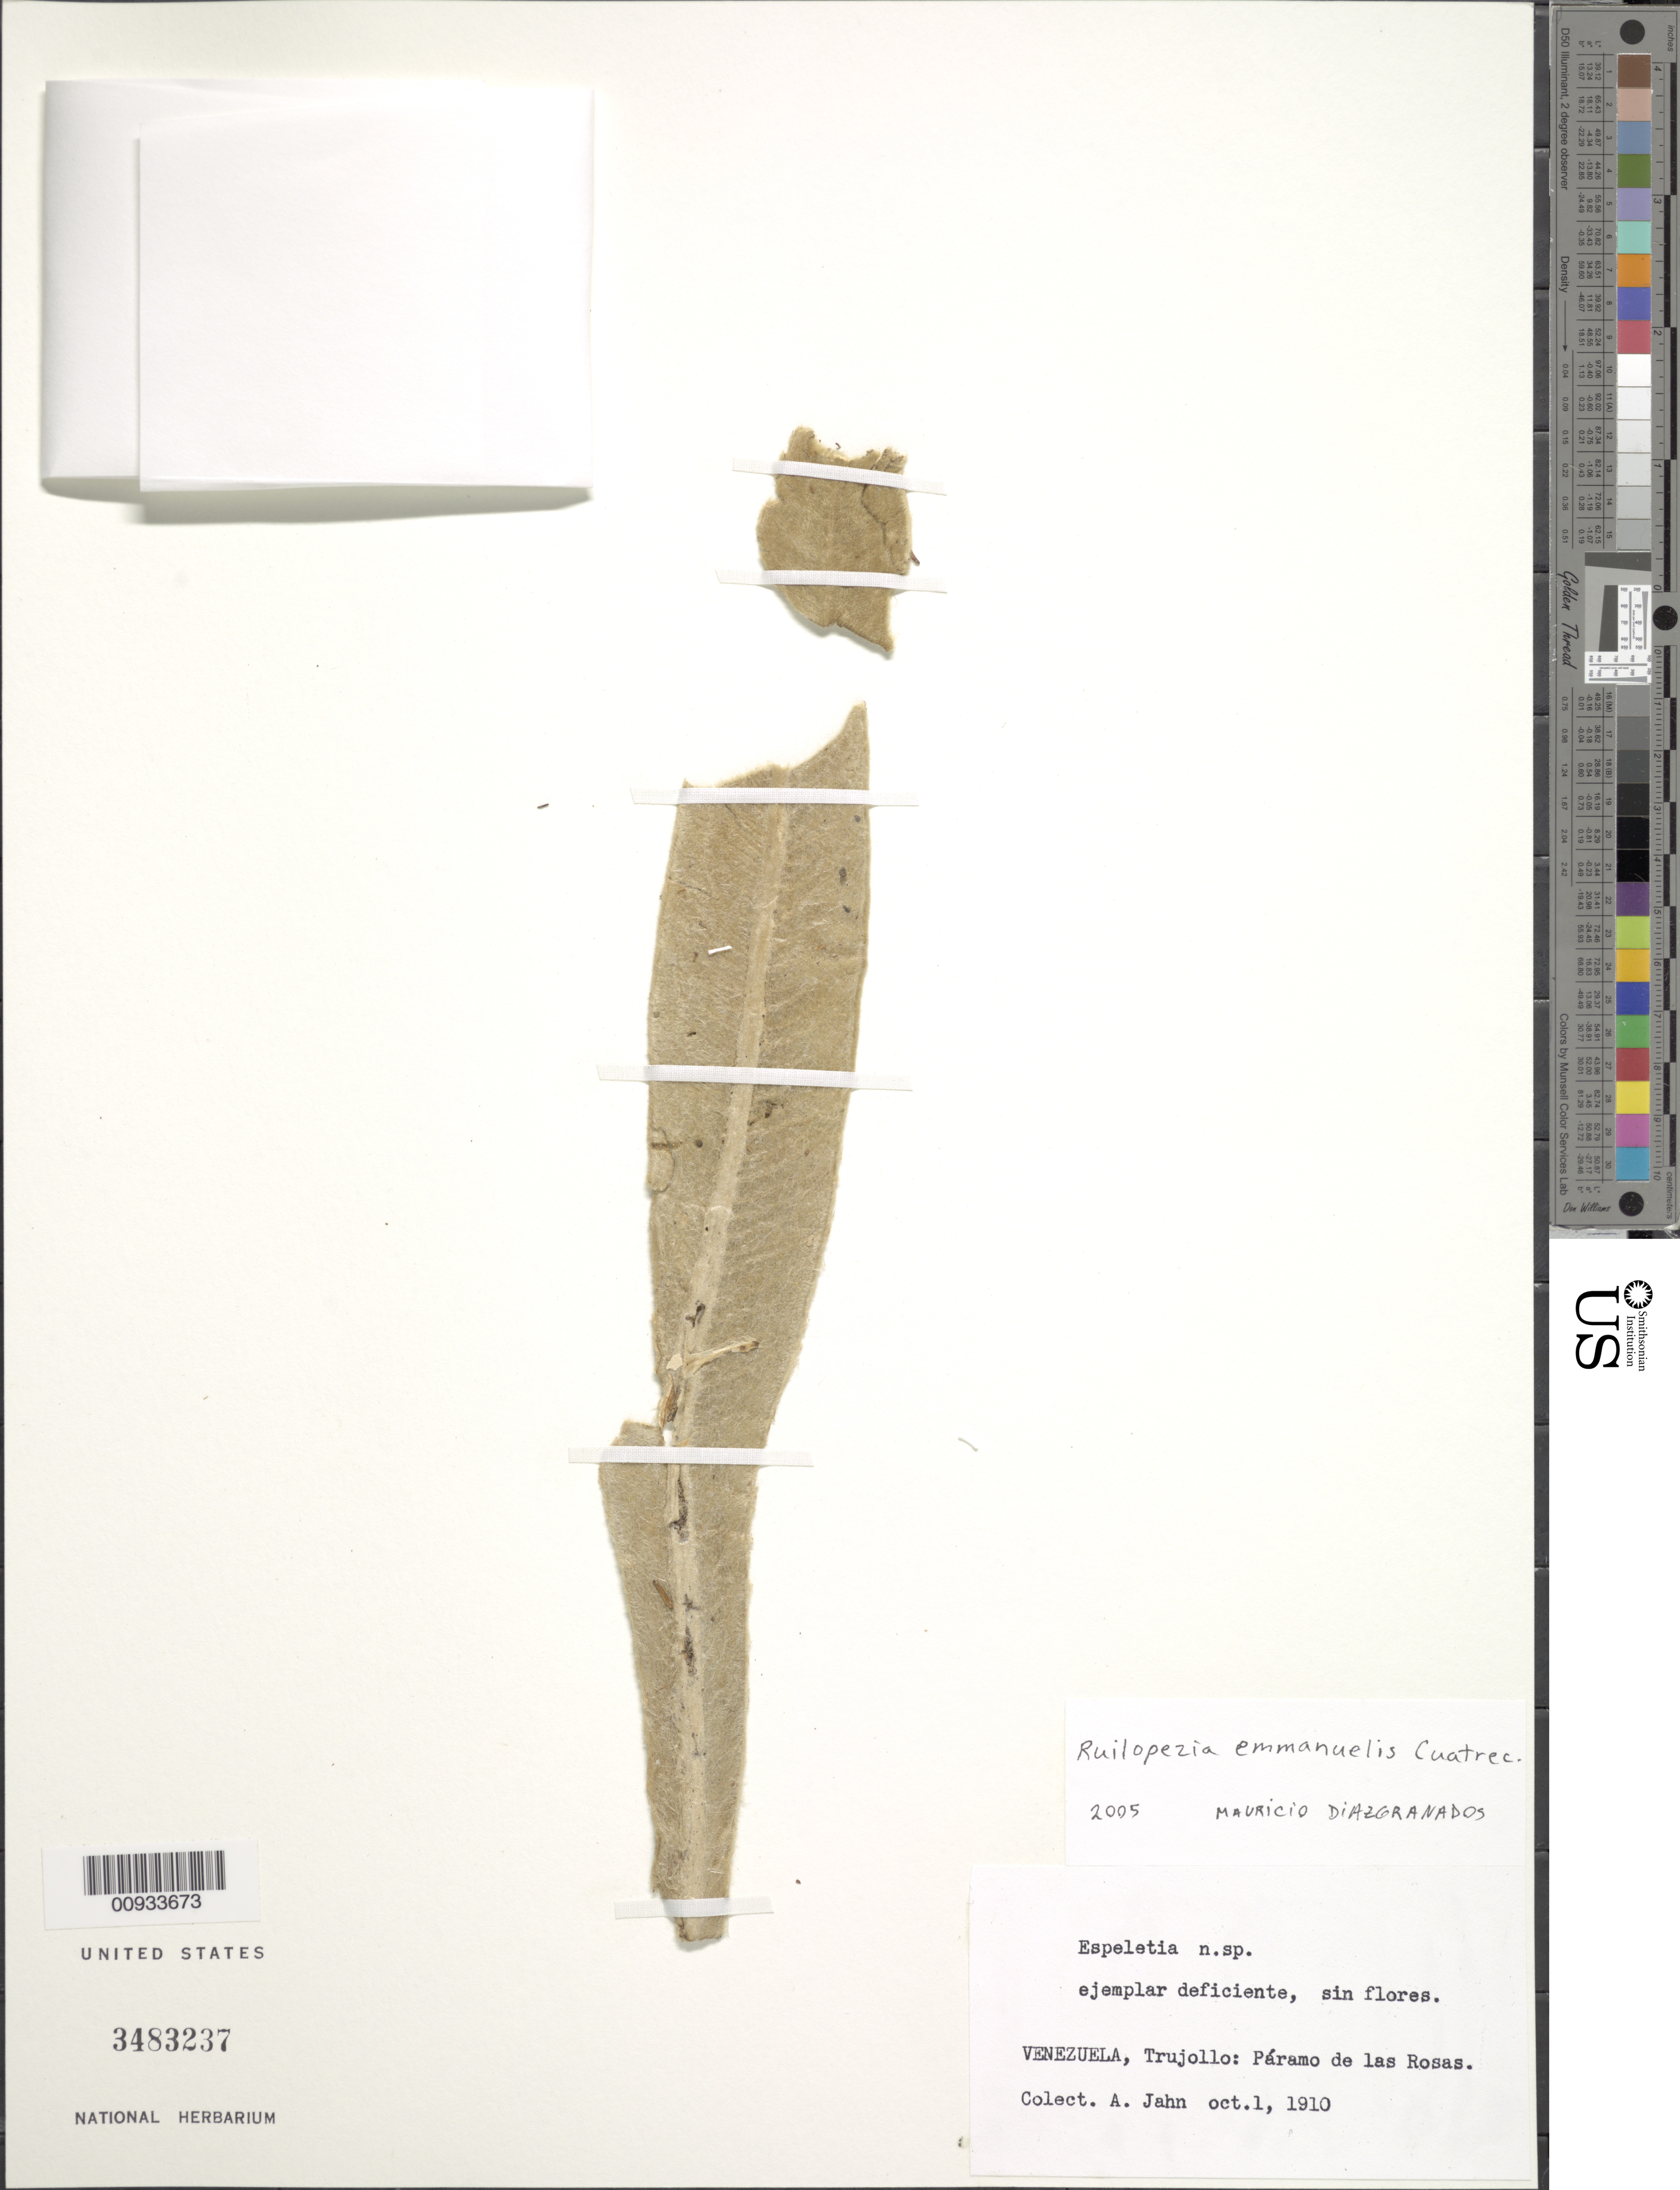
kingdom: Plantae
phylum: Tracheophyta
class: Magnoliopsida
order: Asterales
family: Asteraceae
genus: Ruilopezia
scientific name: Ruilopezia emmanuelis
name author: Cuatrec.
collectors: A. Jahn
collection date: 1910-10-01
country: Venezuela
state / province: Trujillo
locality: Páramo de las Rosas.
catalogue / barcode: US 3483237